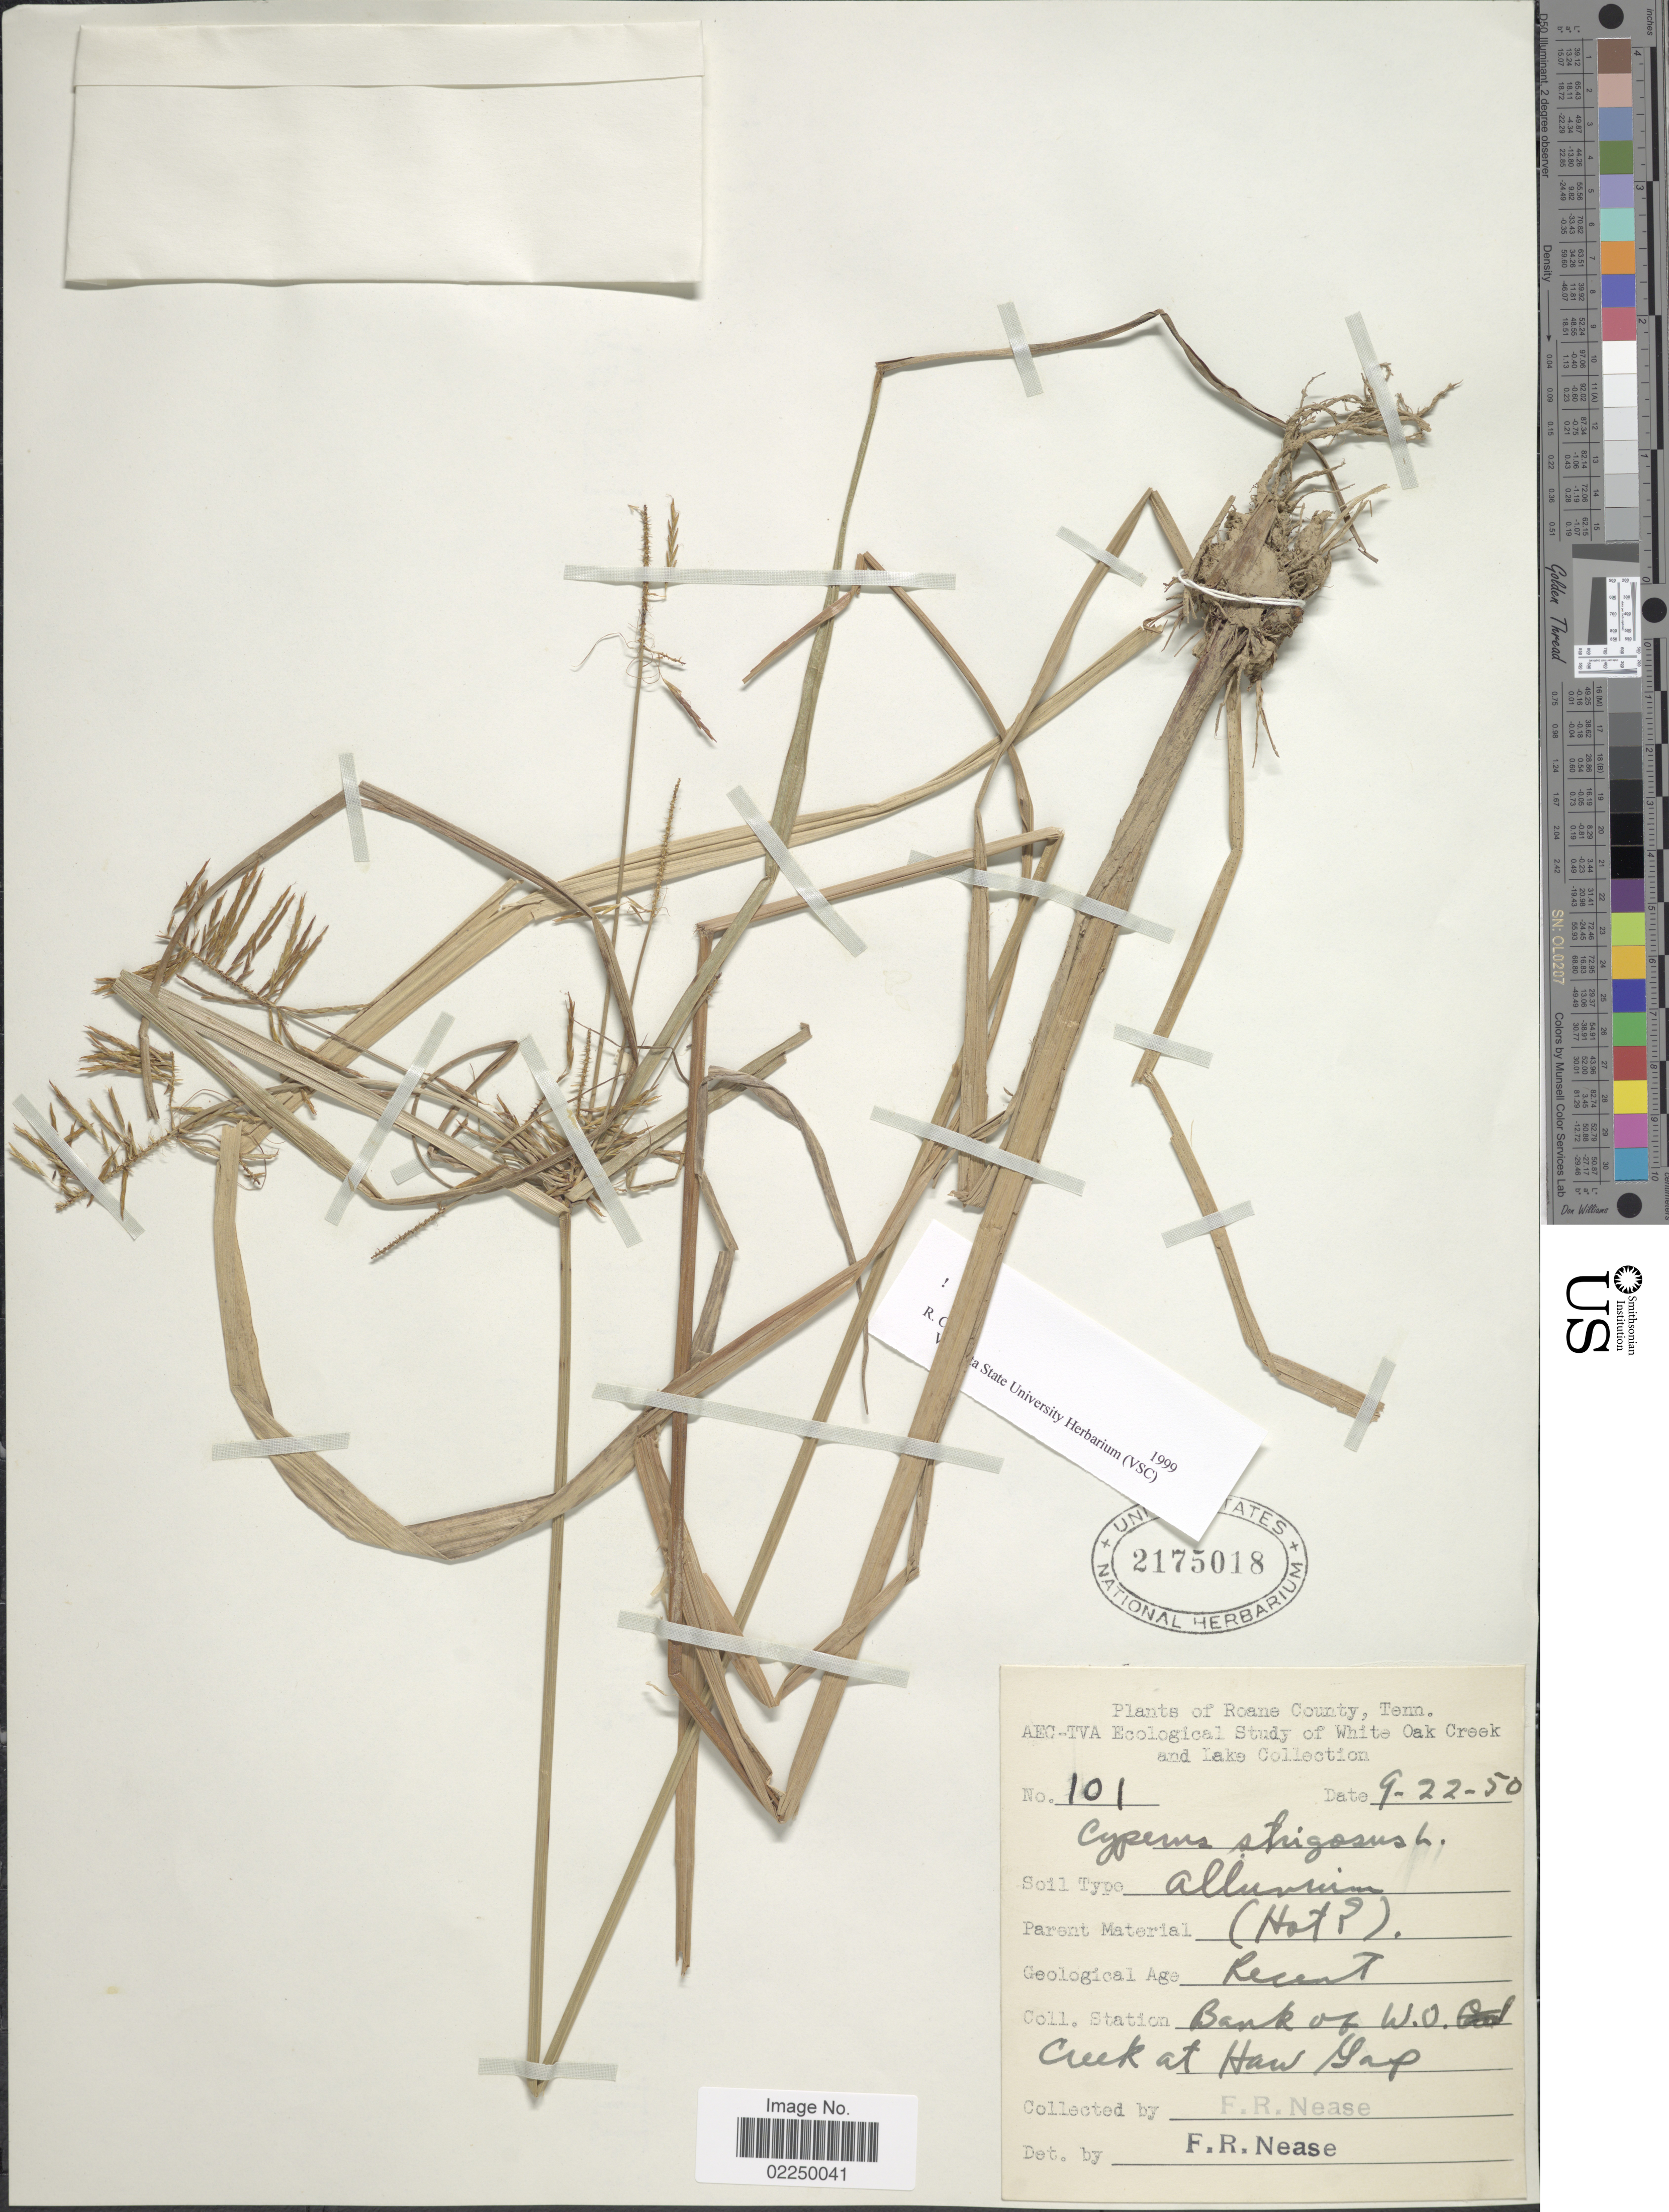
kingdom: Plantae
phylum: Tracheophyta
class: Liliopsida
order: Poales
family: Cyperaceae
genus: Cyperus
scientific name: Cyperus strigosus L.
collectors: F. Nease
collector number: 101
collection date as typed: Transcribed d/m/y: 22/9/50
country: United States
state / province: Tennessee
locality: Roane County, White Oak Creek and Lake, Bank of W.O. Creek at Haw Gap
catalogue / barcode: US 2175018